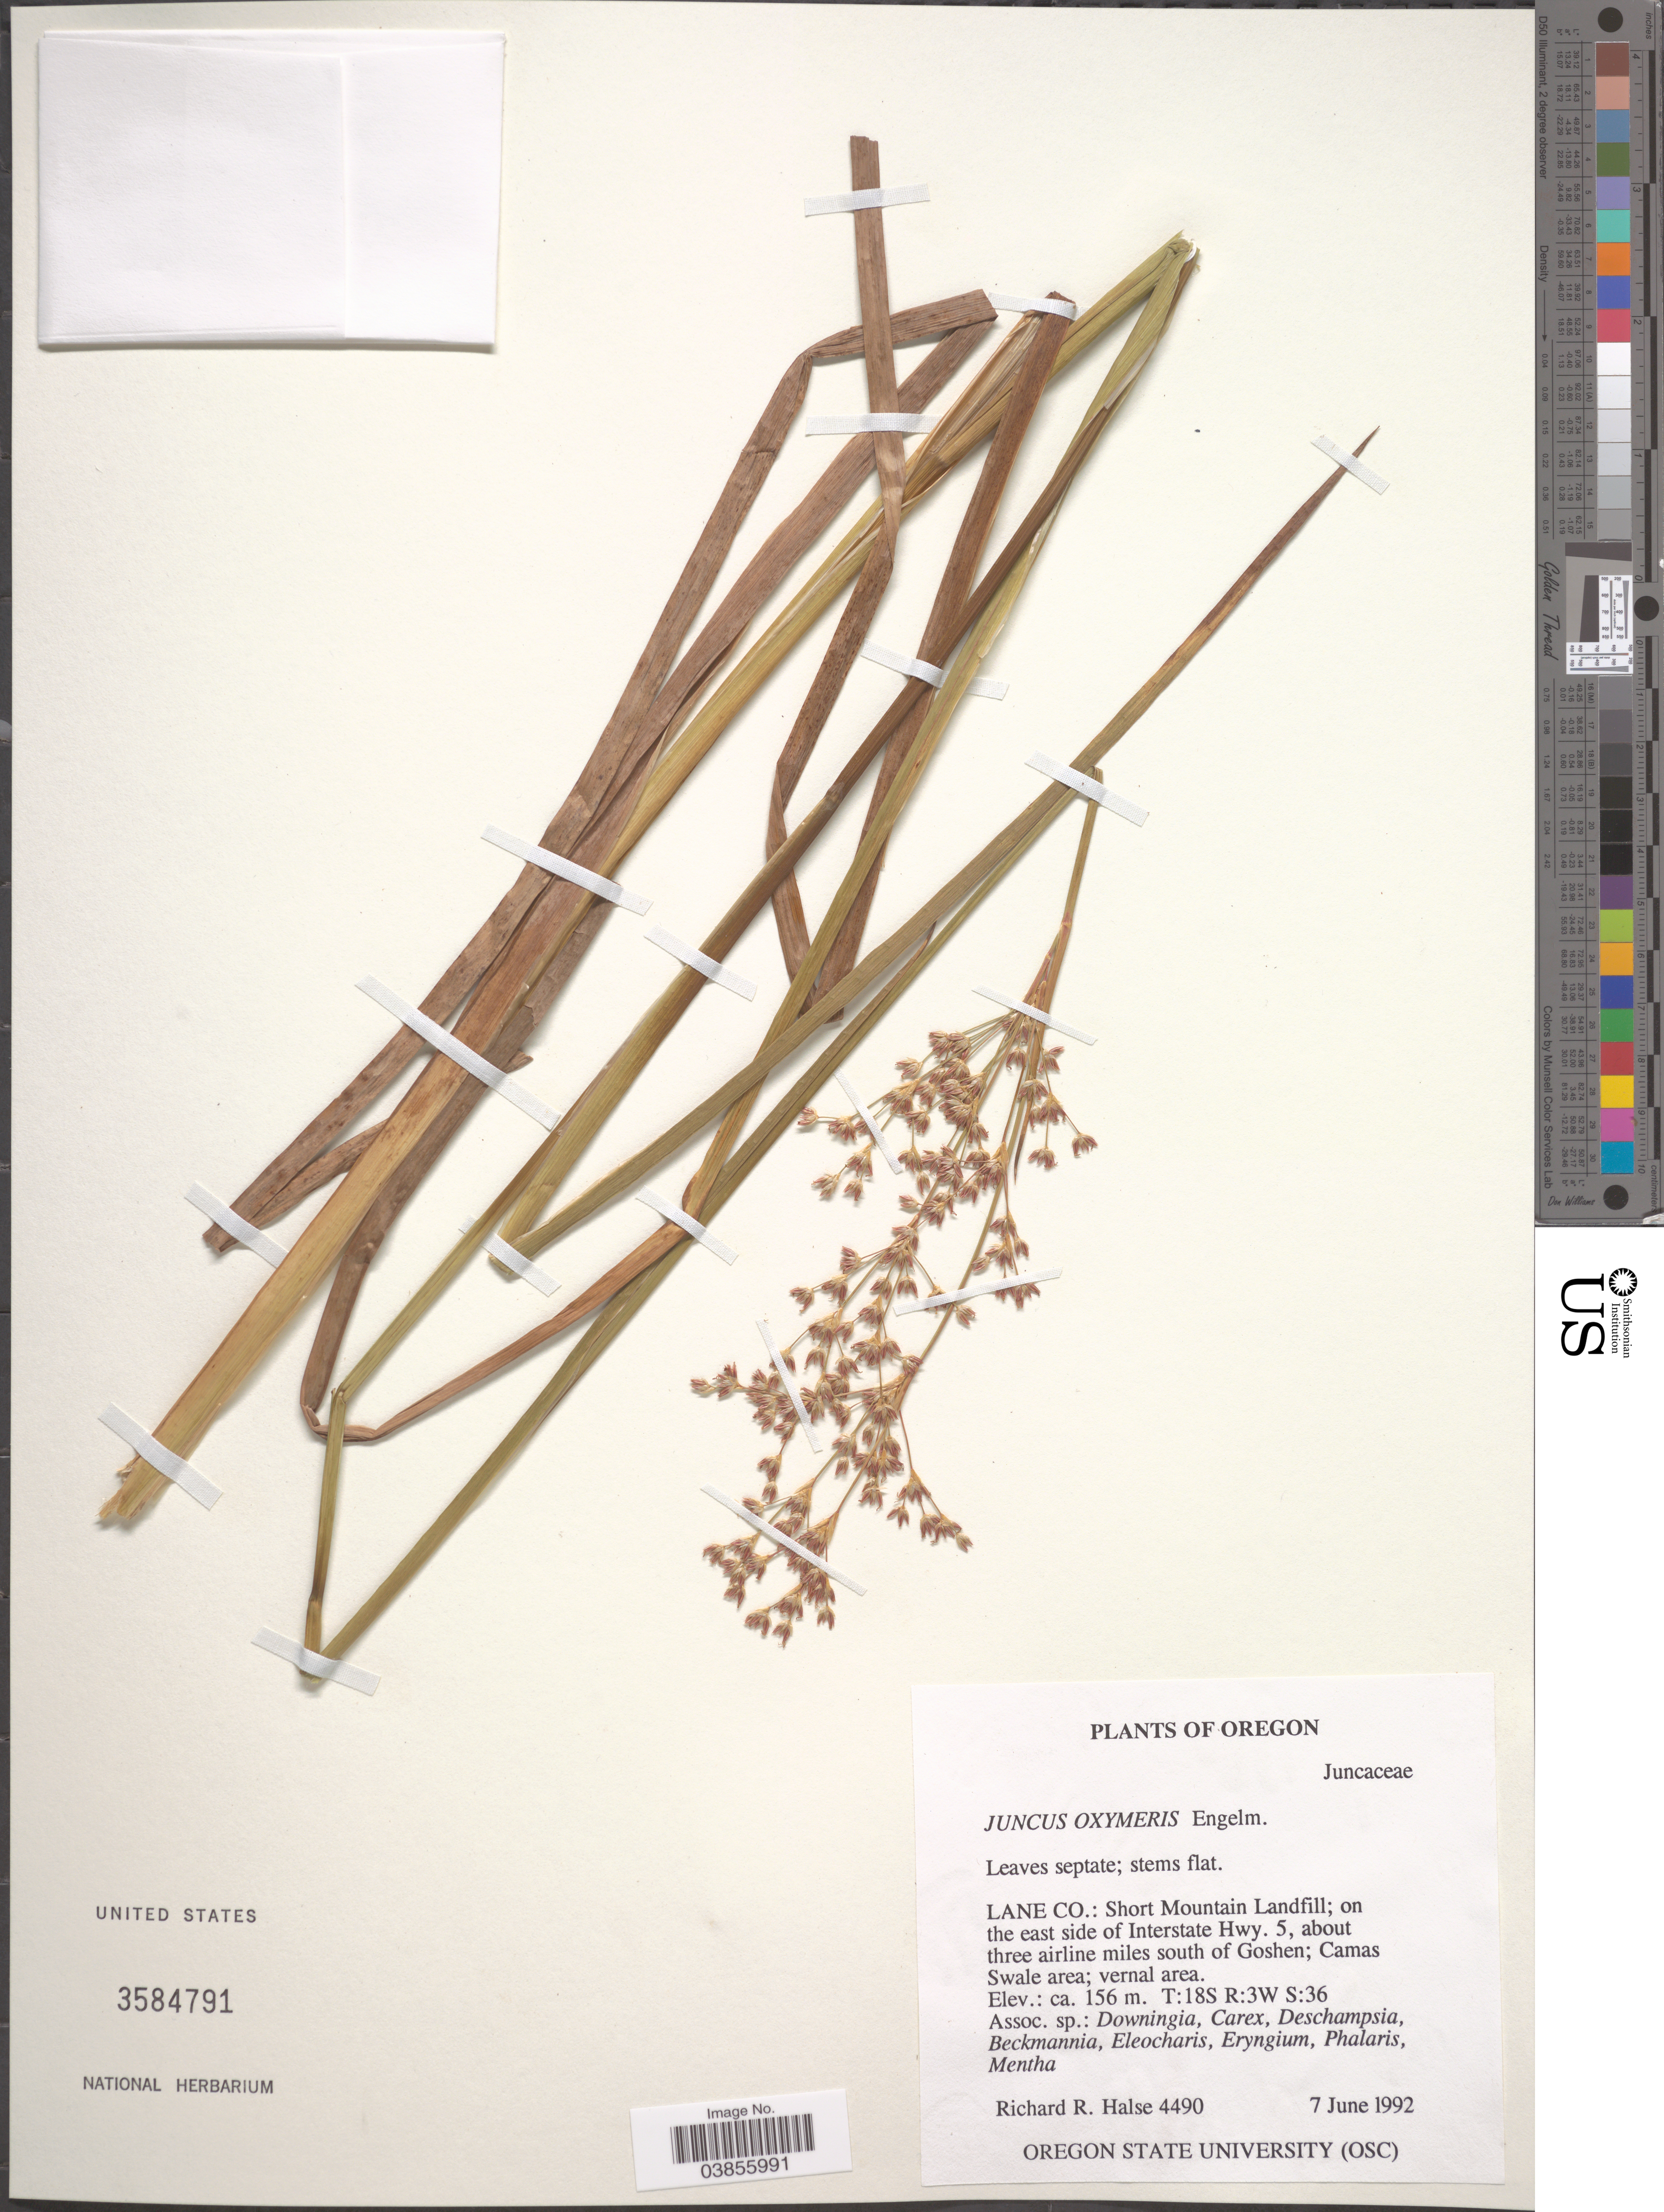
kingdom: Plantae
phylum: Tracheophyta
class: Liliopsida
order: Poales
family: Juncaceae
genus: Juncus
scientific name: Juncus oxymeris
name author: Engelm.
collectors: R. Halse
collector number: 4490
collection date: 1992-06-07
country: United States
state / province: Oregon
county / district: Lane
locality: Lane Co.: Short Mountain Landfill; on the east side of Interstate Hwy. 5, about three airline miles south of Goshen; Camas Swale area. T:18S R:3W S:36.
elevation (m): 156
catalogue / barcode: US 3584791